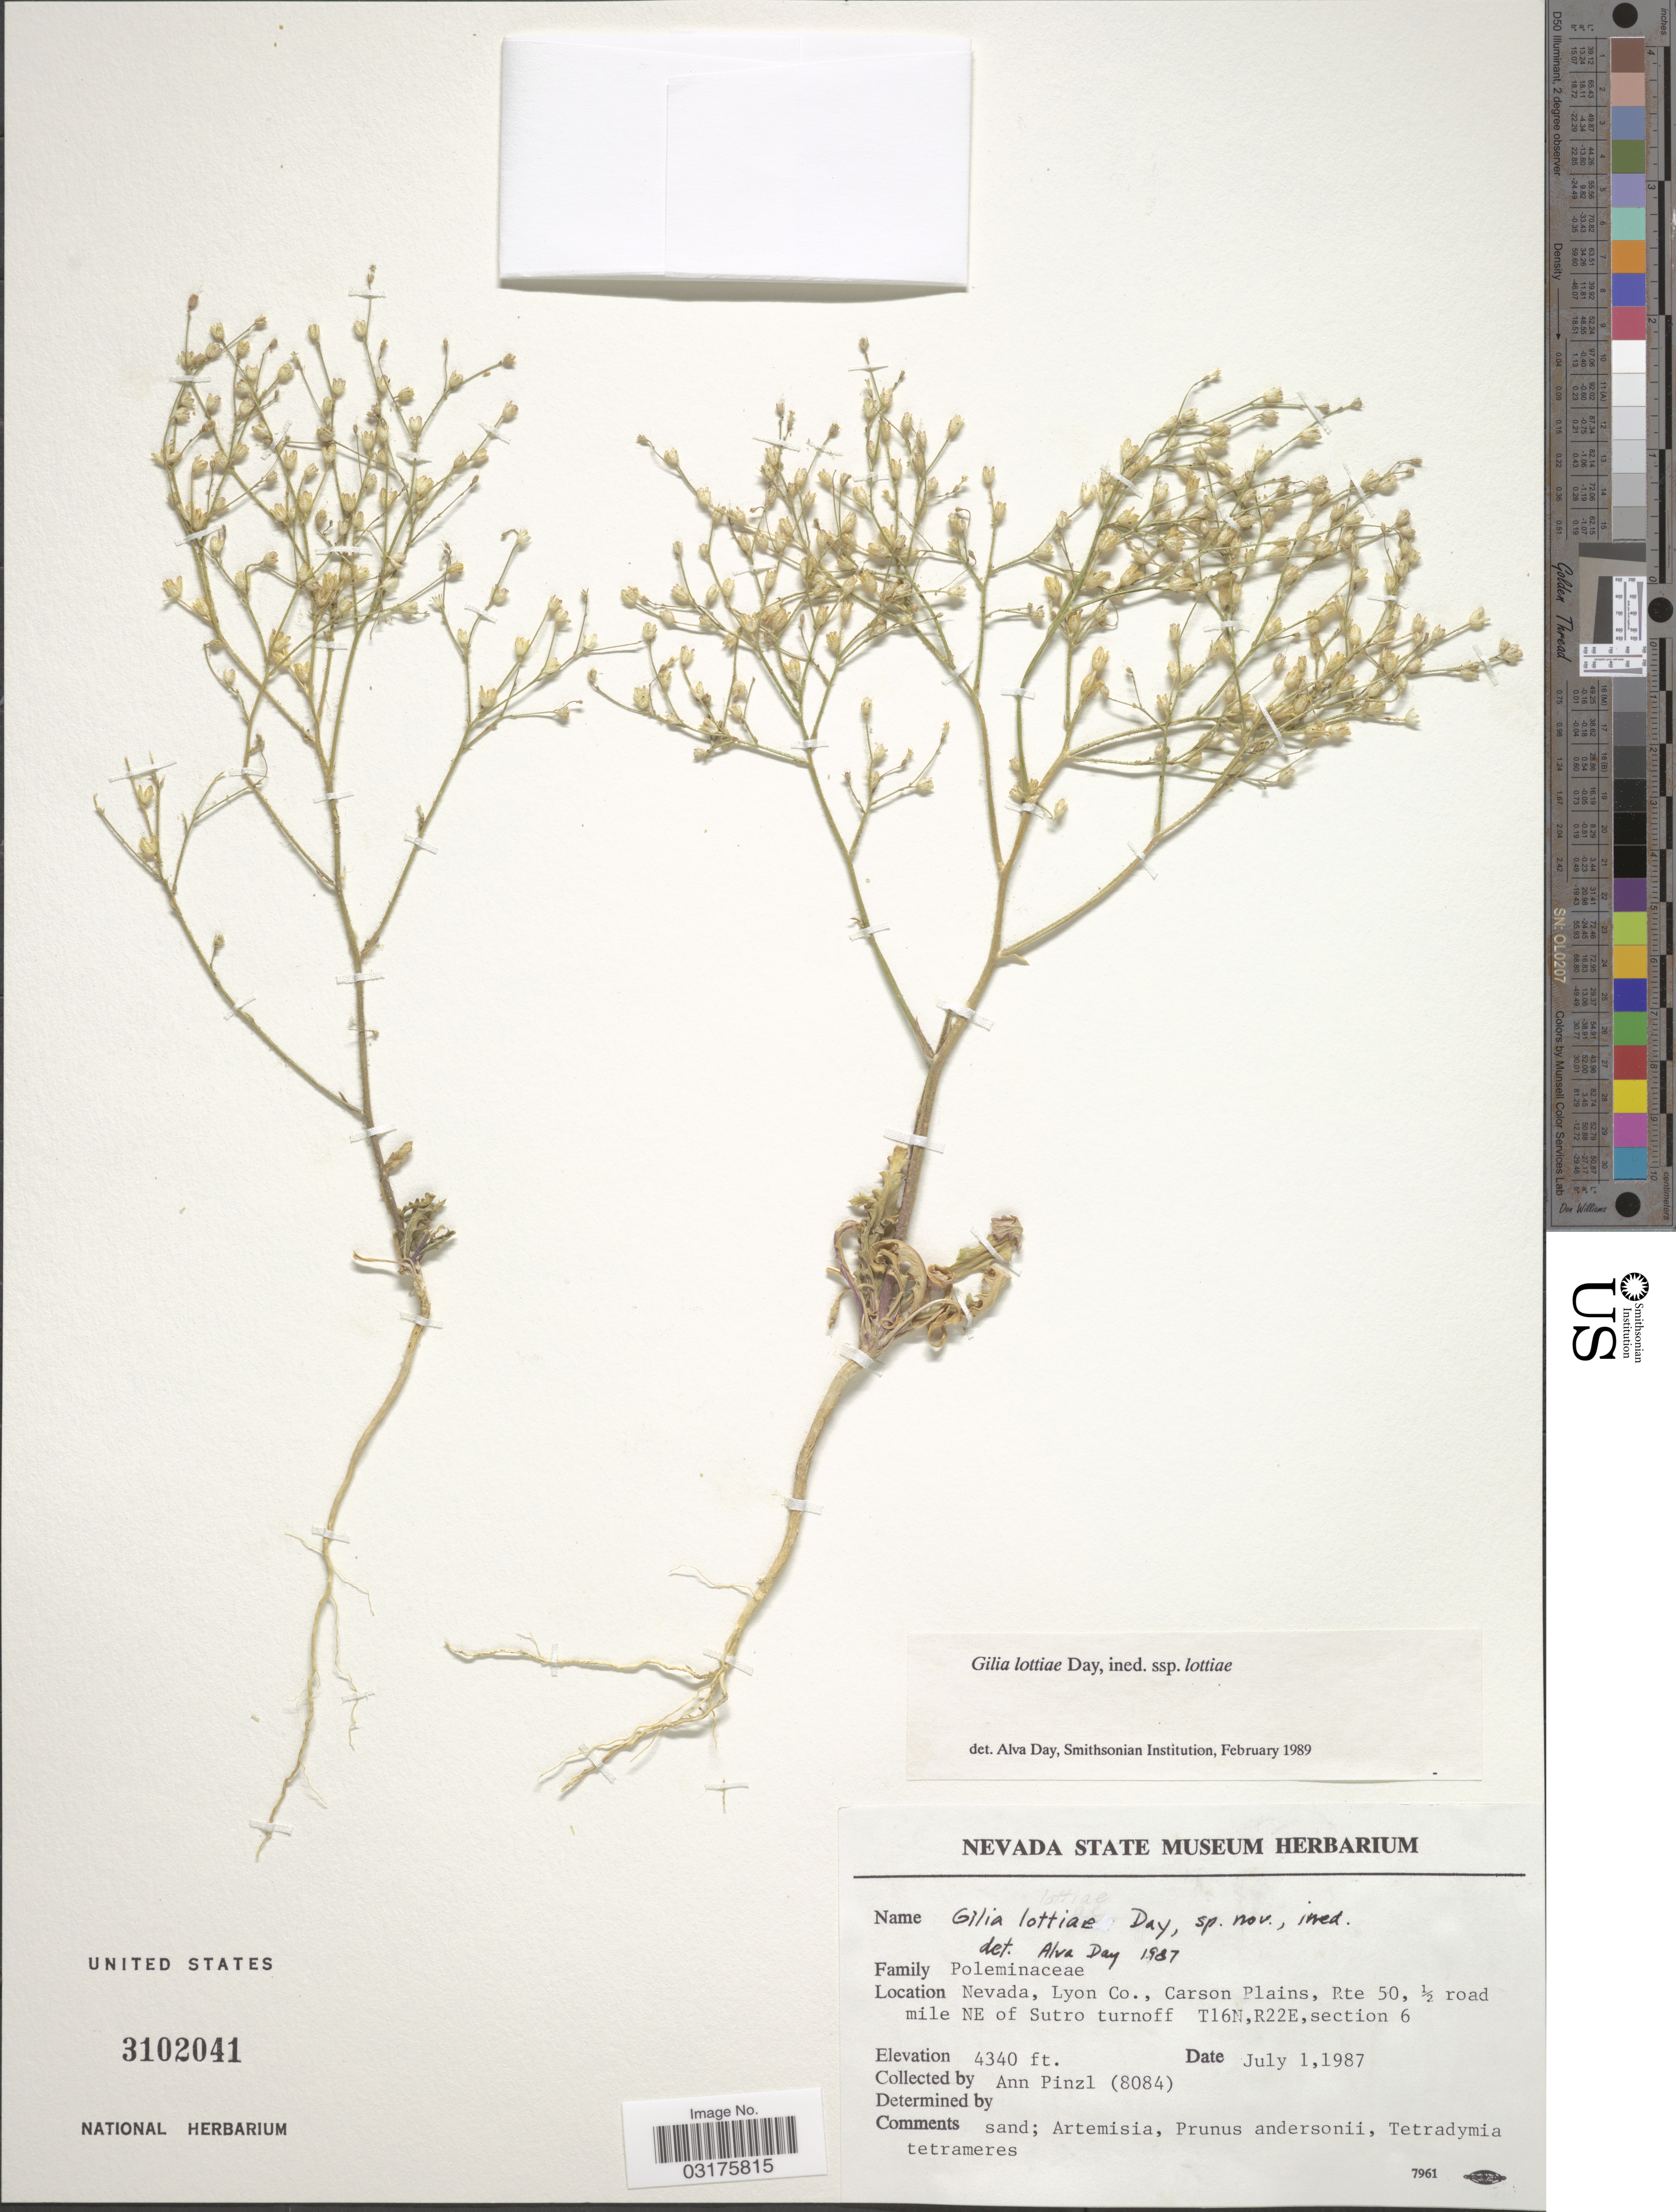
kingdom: Plantae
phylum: Tracheophyta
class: Magnoliopsida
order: Ericales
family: Polemoniaceae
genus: Aliciella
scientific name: Aliciella lottiae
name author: (A.G. Day) J.M. Porter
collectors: A. Pinzl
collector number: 8084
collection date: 1987-07-01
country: United States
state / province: Nevada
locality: Lyon Co., Carson Plains, Rte 50, ½ road mile NE of Sutro turnoff T16N, R22E, section 6.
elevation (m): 1323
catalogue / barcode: US 3102041